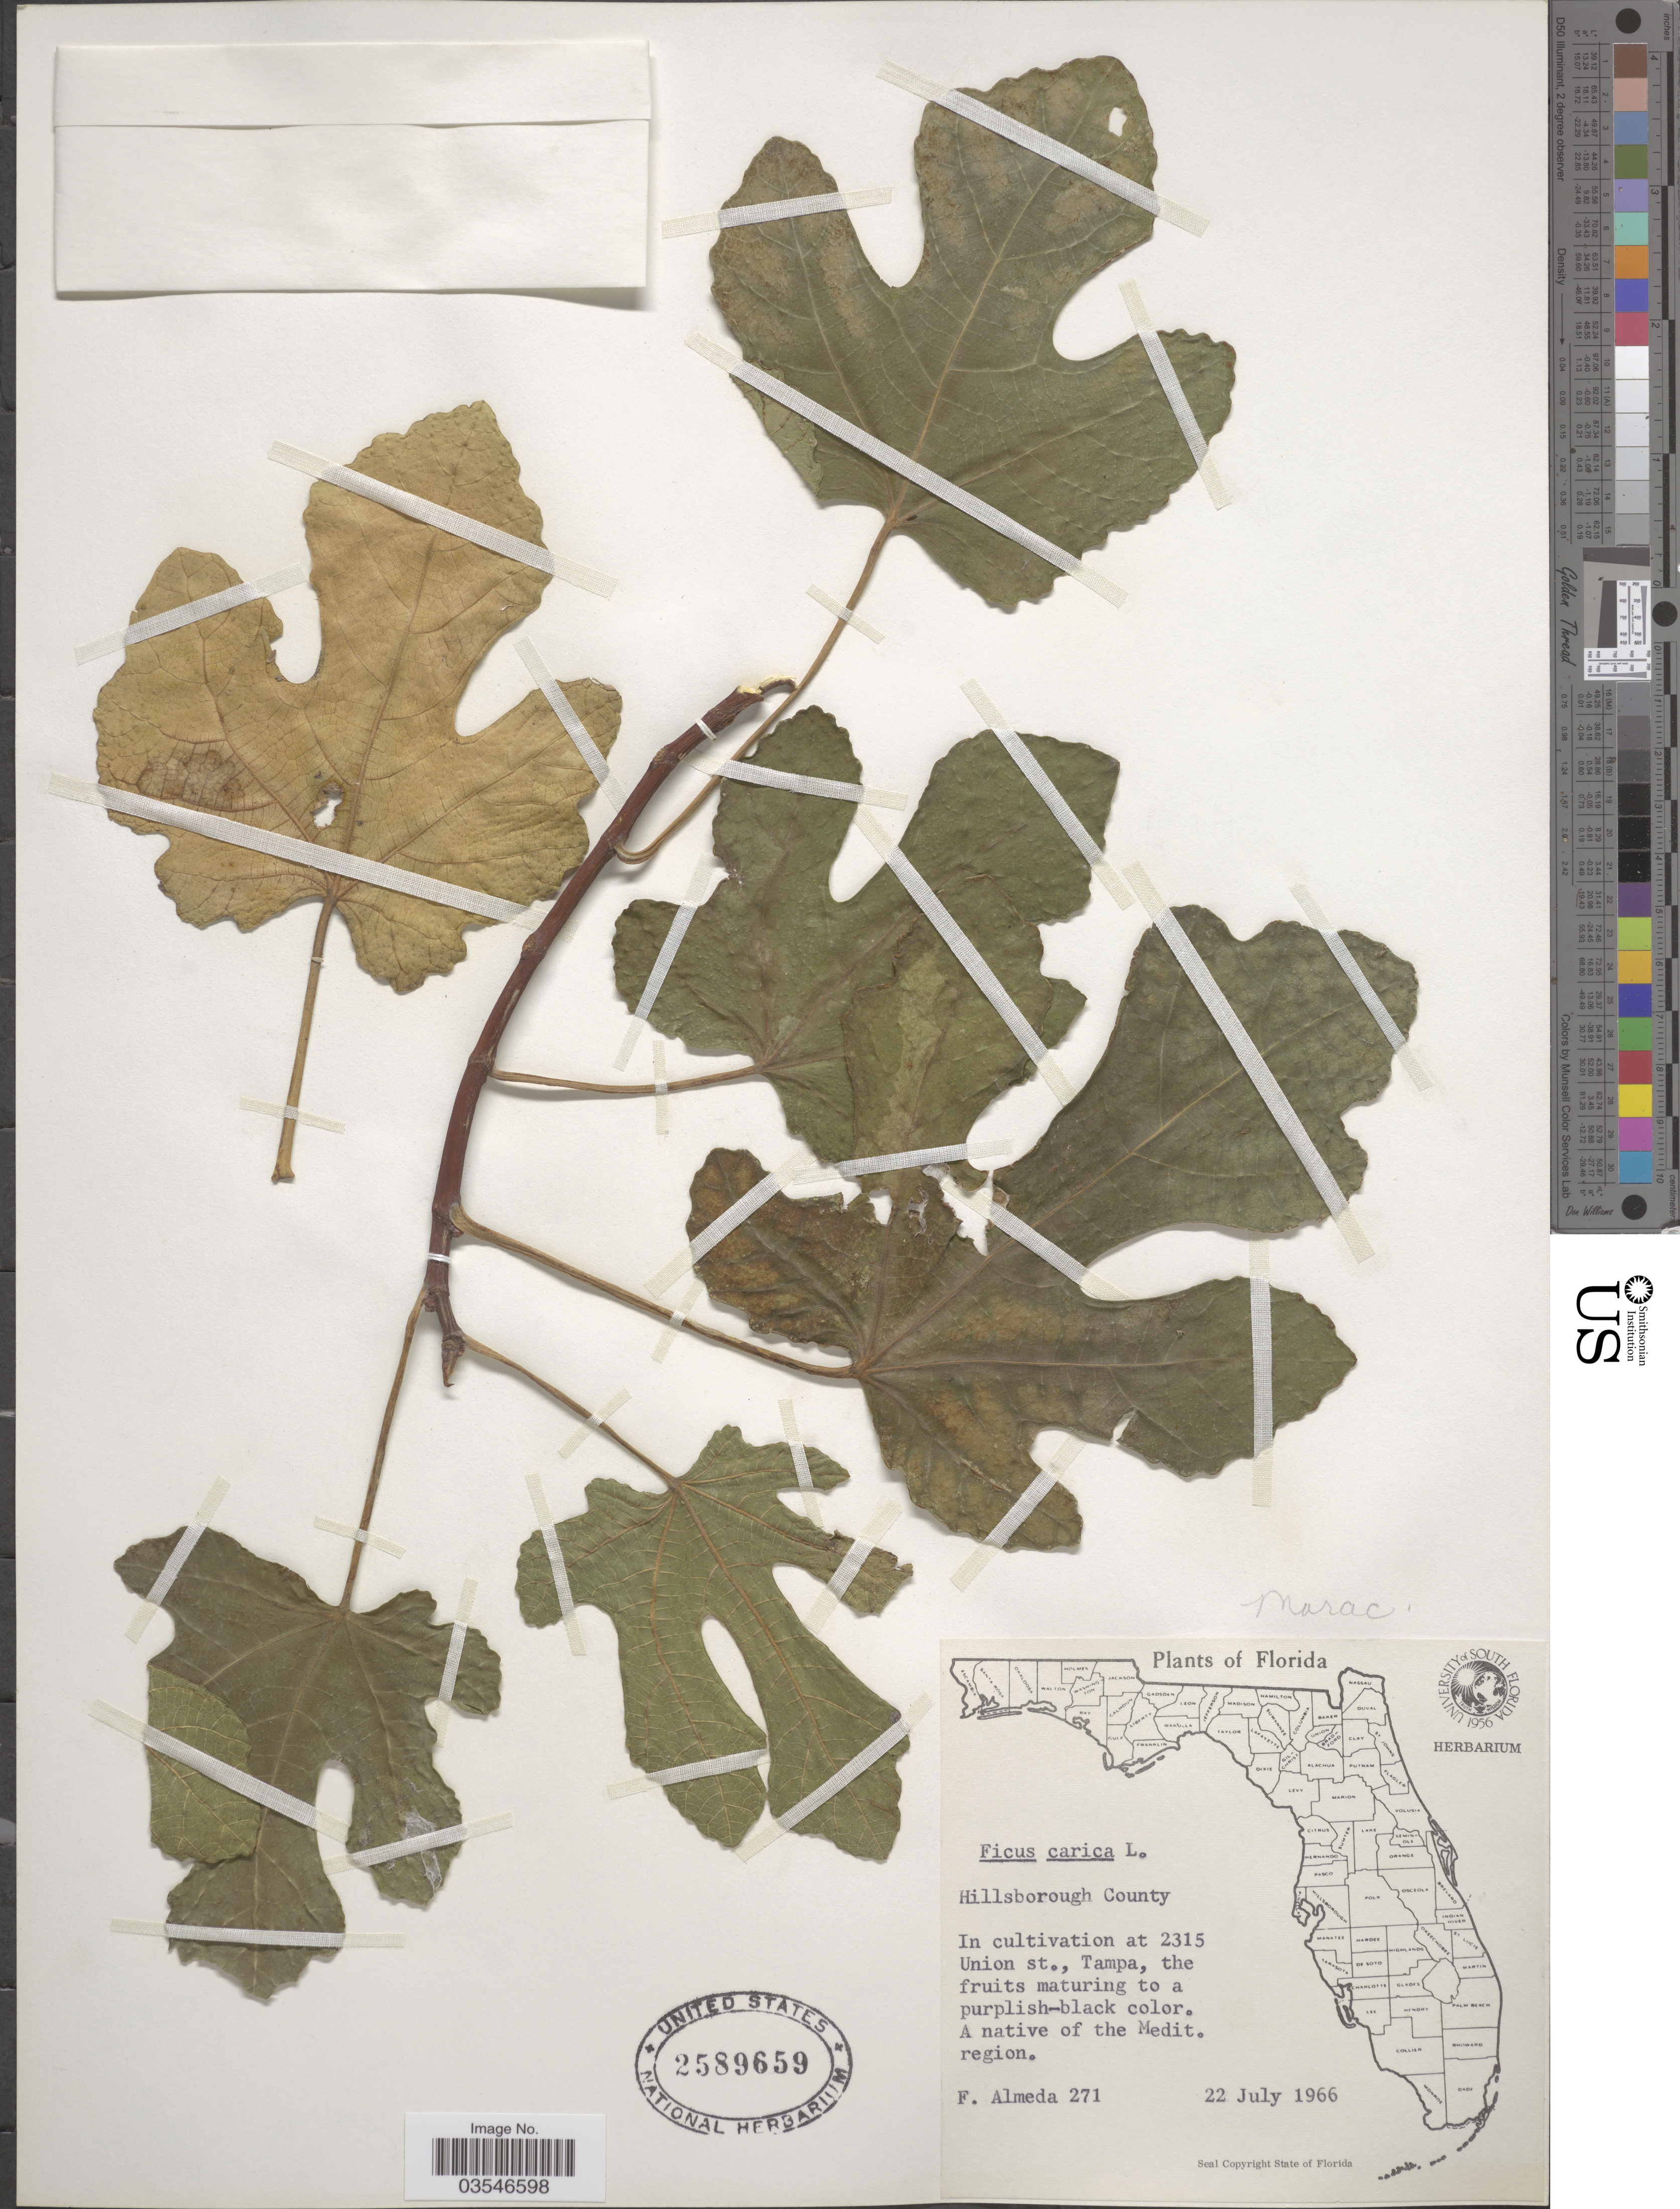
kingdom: Plantae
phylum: Tracheophyta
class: Magnoliopsida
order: Rosales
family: Moraceae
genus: Ficus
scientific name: Ficus carica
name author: L.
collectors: F. Almeda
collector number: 271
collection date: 1966-07-22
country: United States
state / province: Florida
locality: Hillsborough County. at 2315 Union st., Tampa.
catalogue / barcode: US 2589659